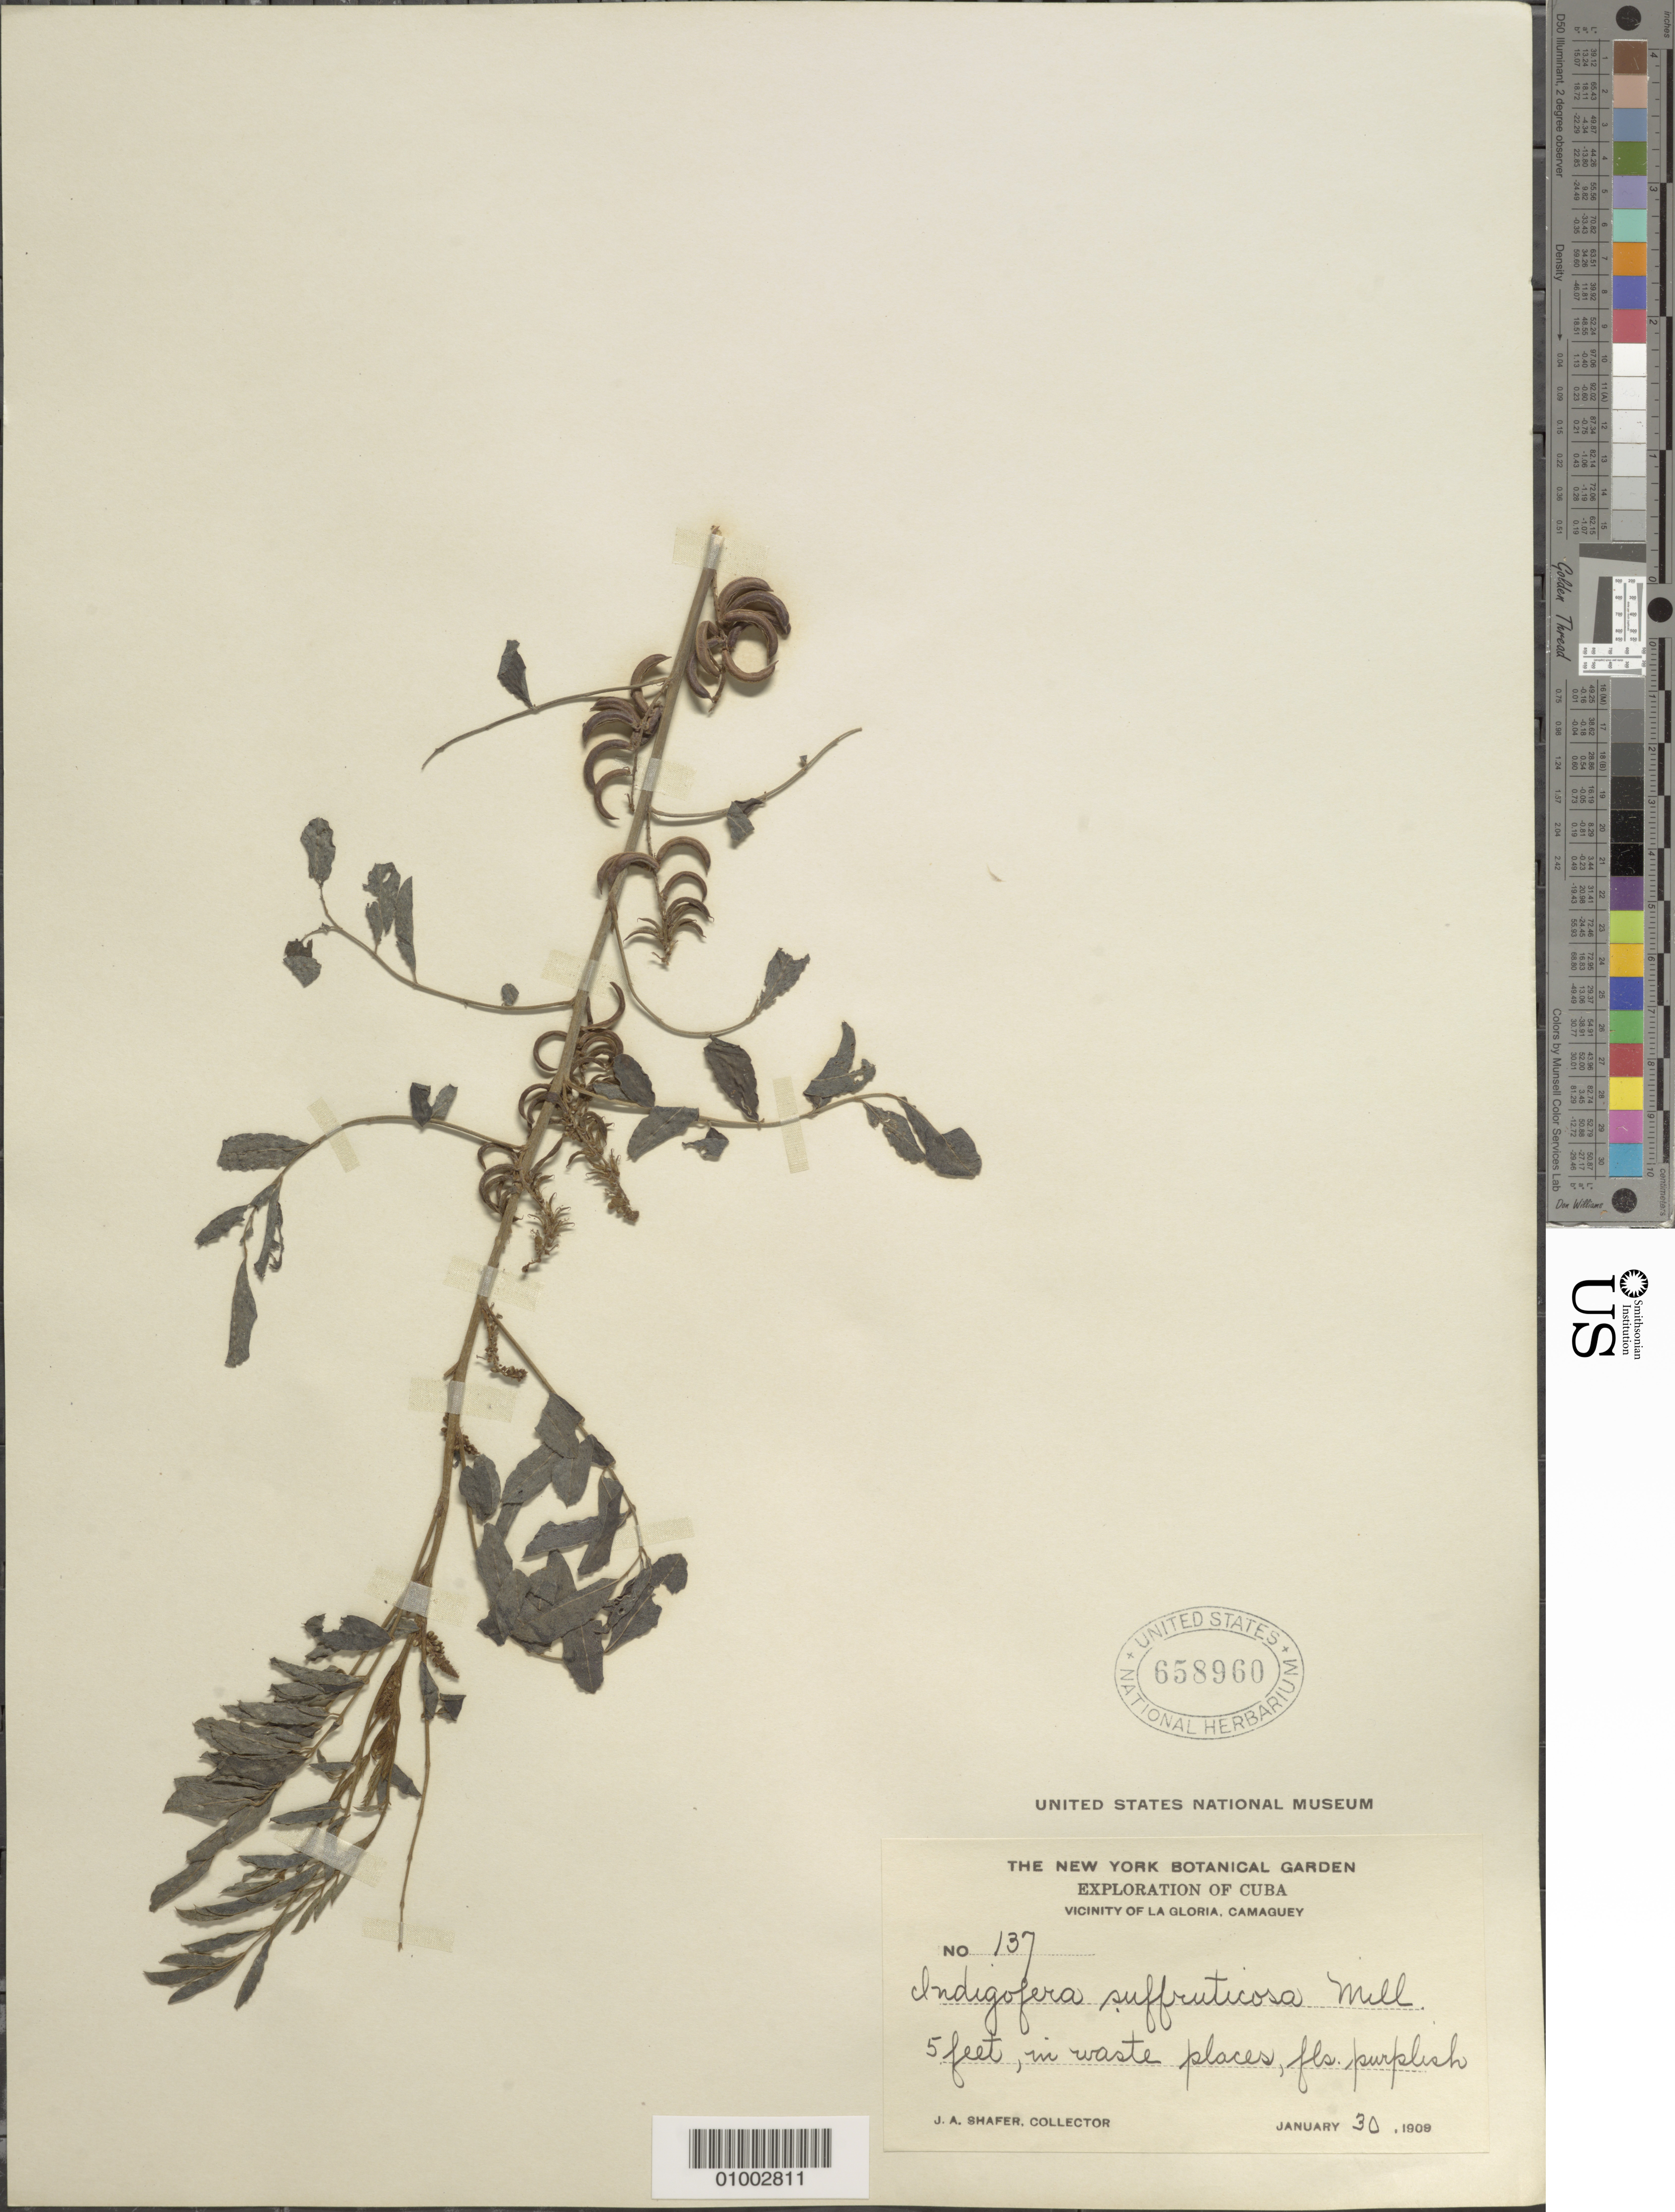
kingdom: Plantae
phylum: Tracheophyta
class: Magnoliopsida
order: Fabales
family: Fabaceae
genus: Indigofera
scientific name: Indigofera suffruticosa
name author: Mill.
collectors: J. A. Shafer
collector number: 137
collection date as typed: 30 Jan 1909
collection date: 1909-01-30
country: Cuba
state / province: Camagüey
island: Cuba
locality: Vicinity of La Gloria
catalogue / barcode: US 658960